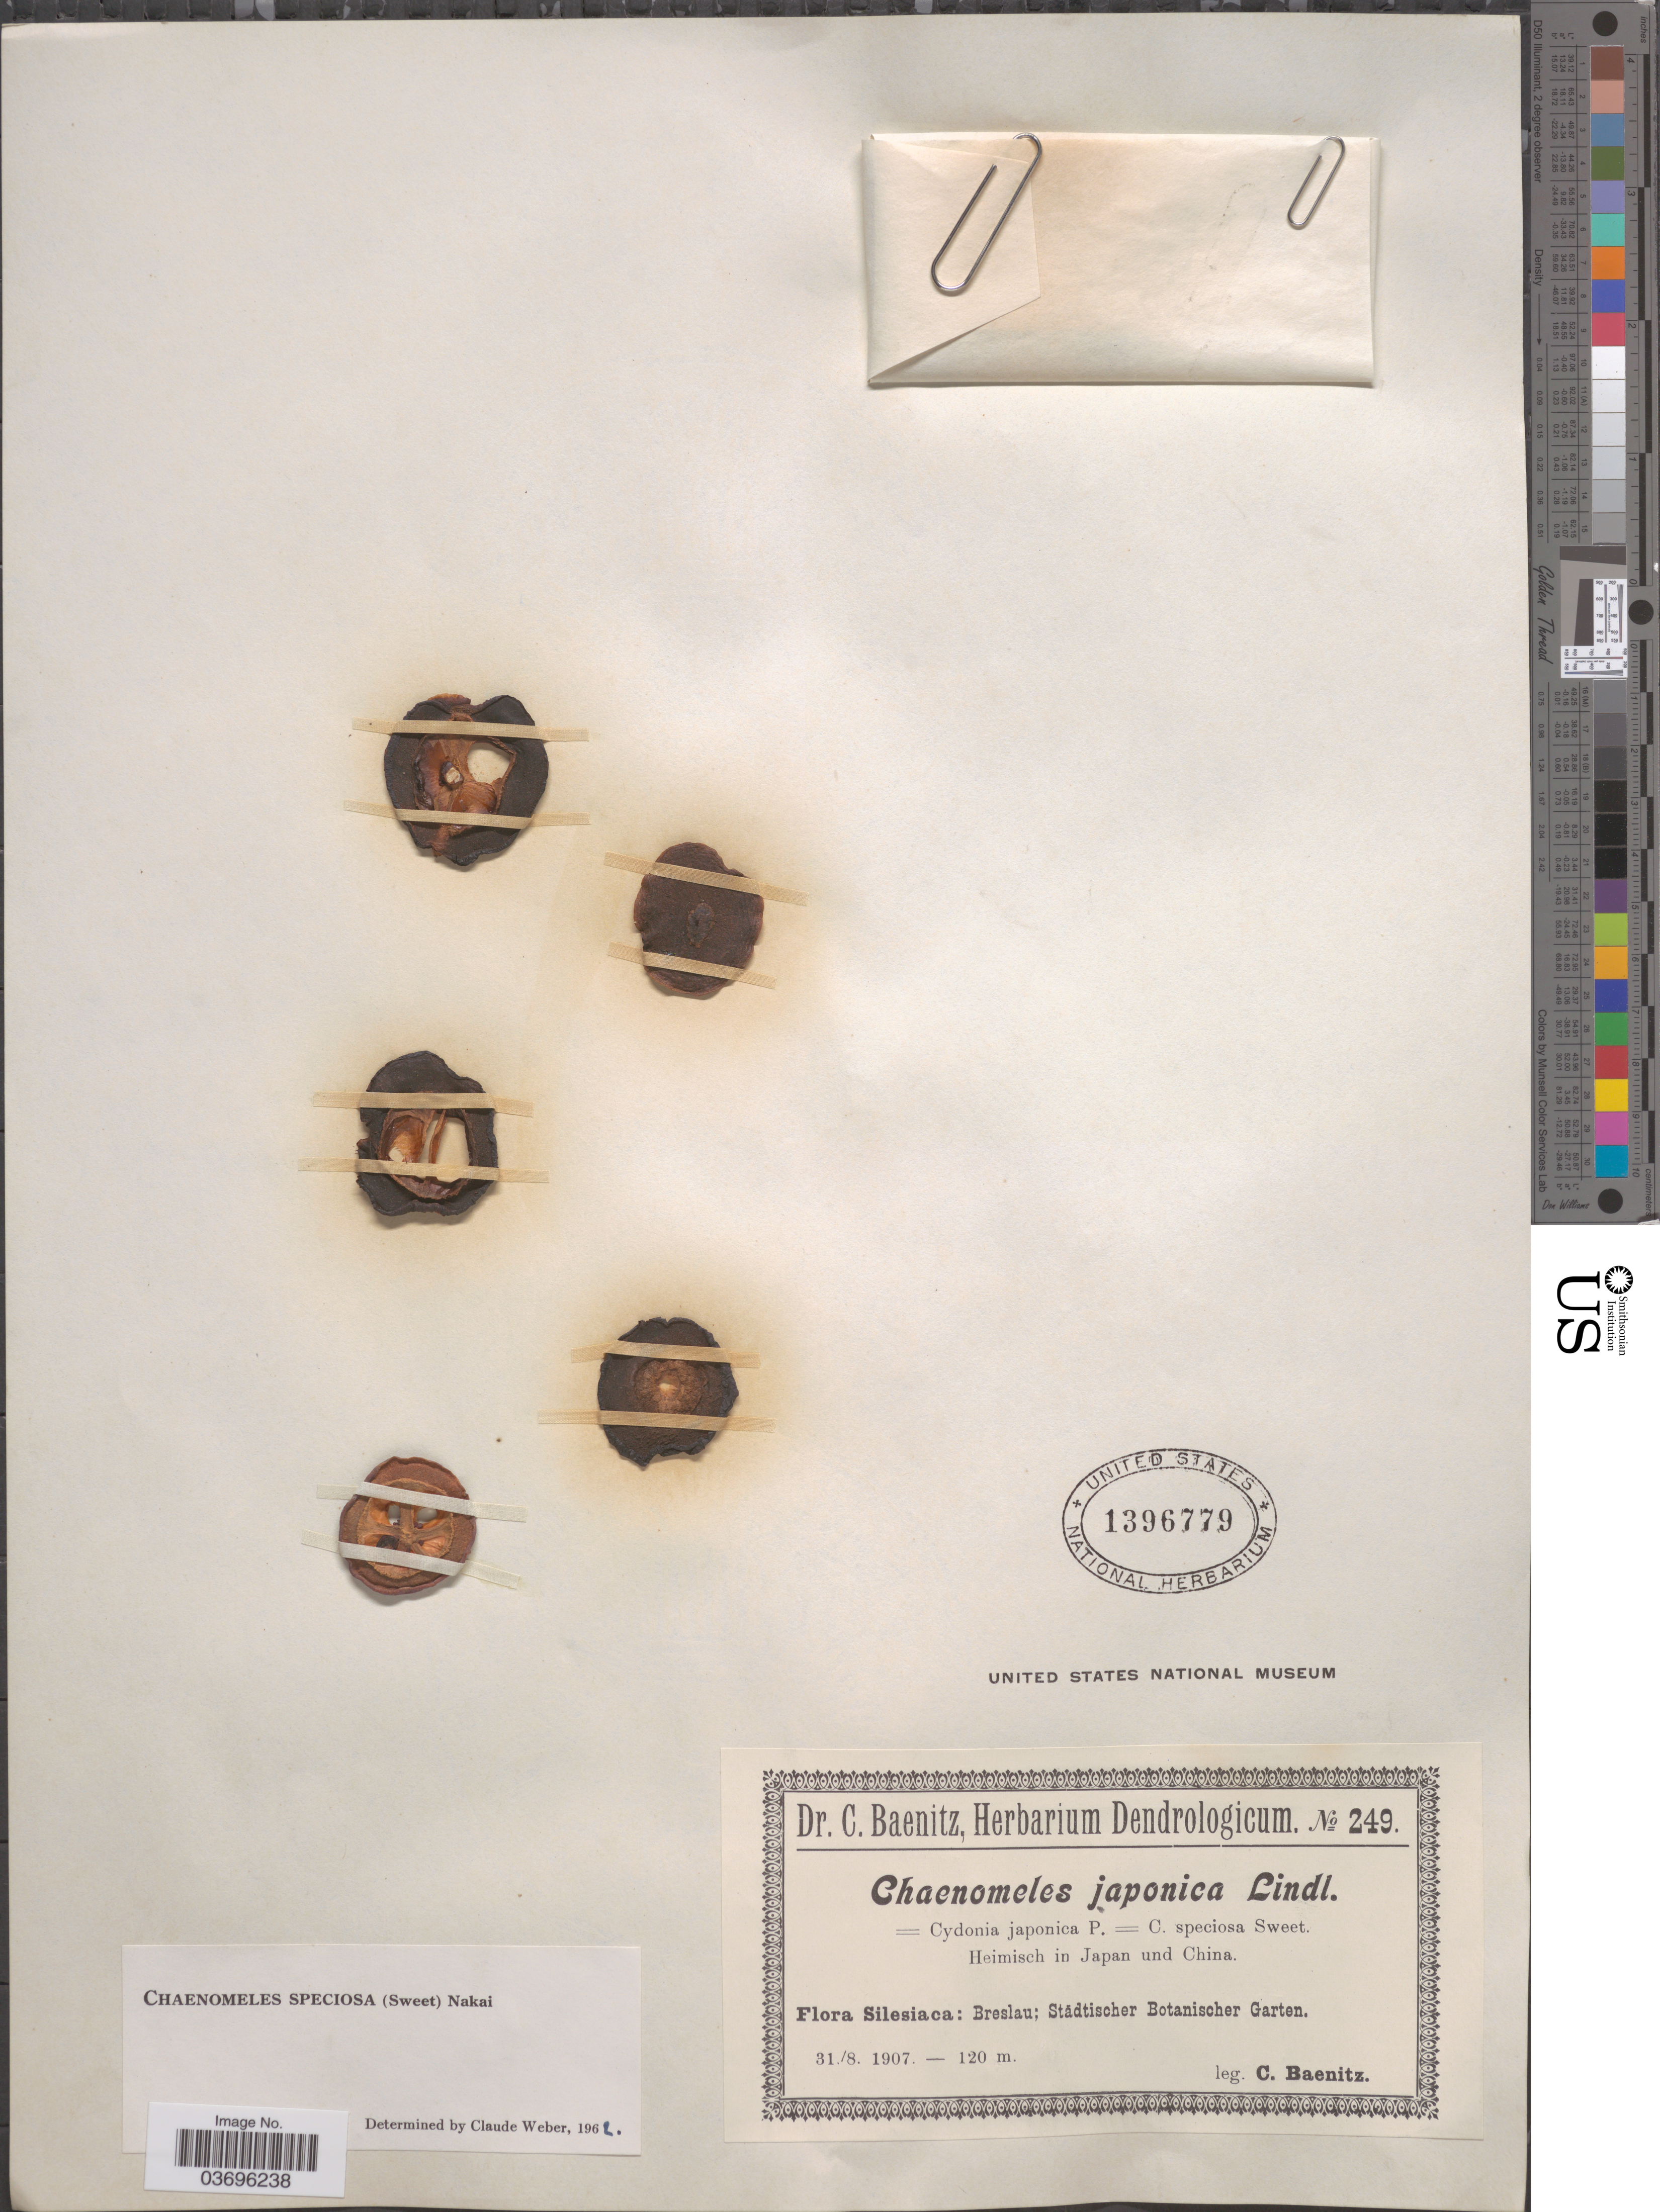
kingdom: Plantae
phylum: Tracheophyta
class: Magnoliopsida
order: Rosales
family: Rosaceae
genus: Chaenomeles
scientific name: Chaenomeles speciosa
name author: (Sweet) Nakai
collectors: C. G. Baenitz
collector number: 249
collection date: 1907-08-31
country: Poland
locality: Silesiaca: Breslau; Städtischer Botanischer Garten.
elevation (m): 120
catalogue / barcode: US 1396779